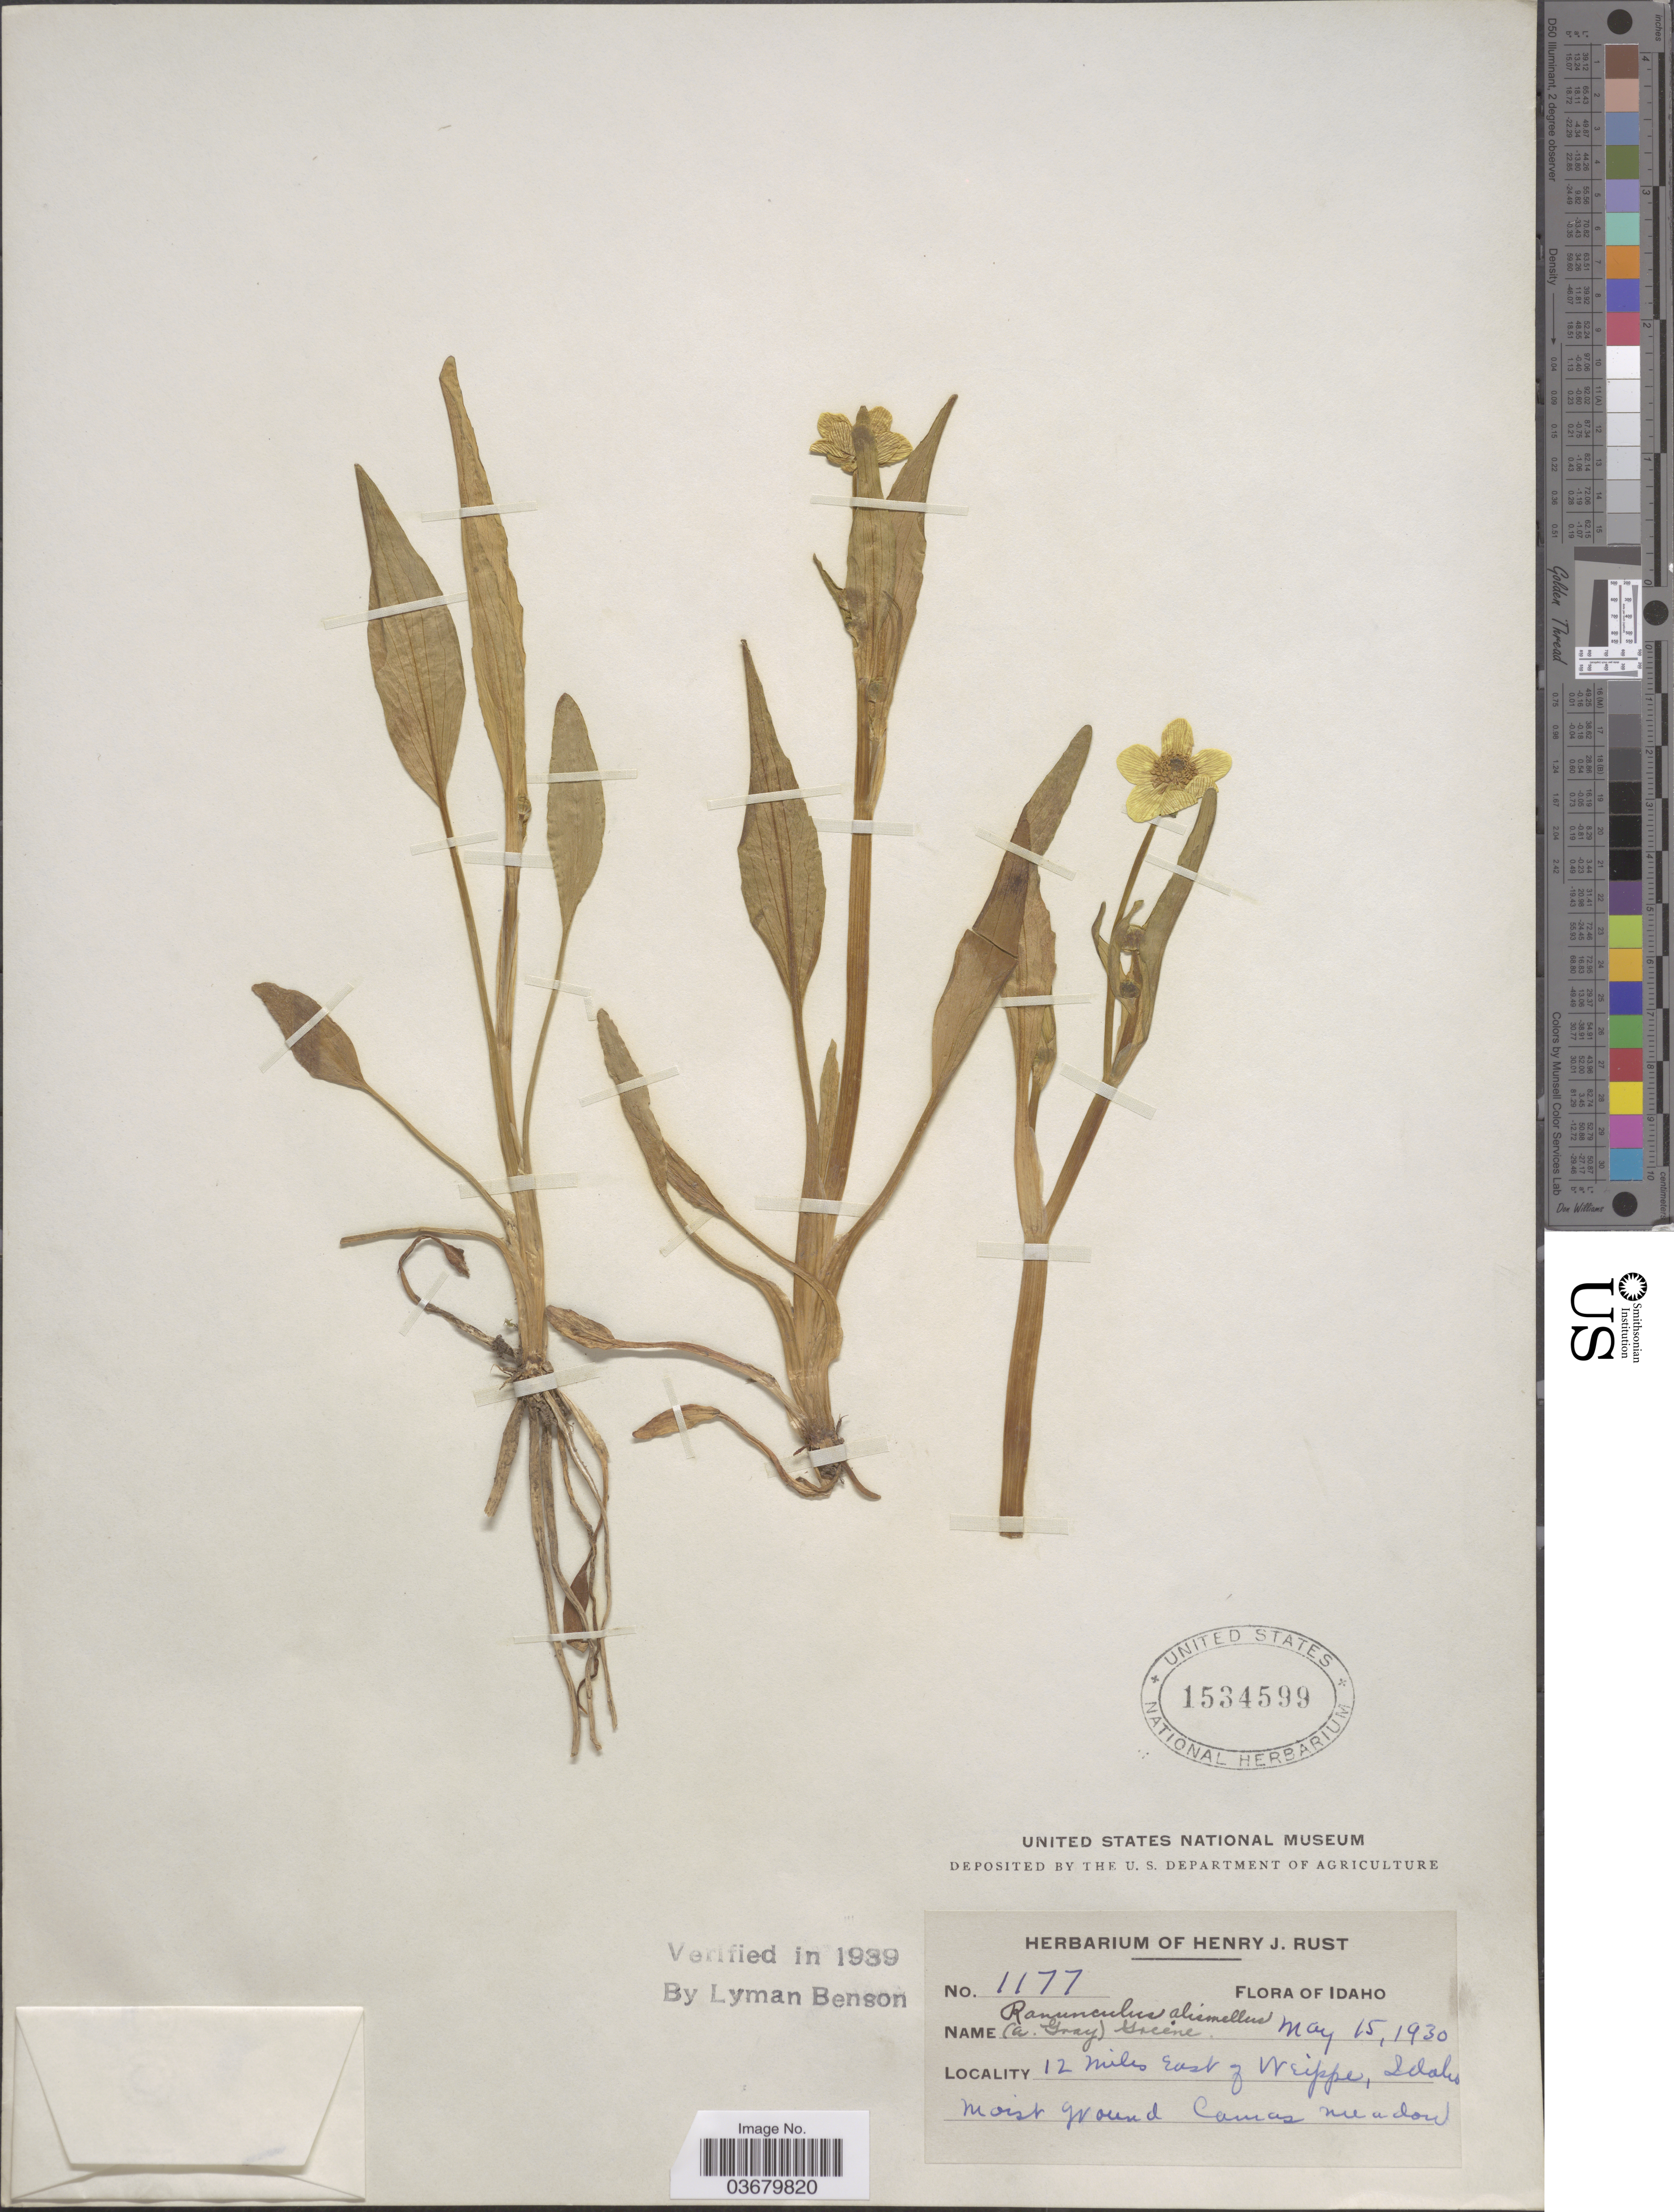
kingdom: Plantae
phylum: Tracheophyta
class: Magnoliopsida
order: Ranunculales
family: Ranunculaceae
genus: Ranunculus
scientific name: Ranunculus alismifolius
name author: Geyer ex Benth.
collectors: ex herb. Henry J. Rust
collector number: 1177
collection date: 1930-05-15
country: United States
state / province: Idaho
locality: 12 miles East of Weippe. Camas Meadow.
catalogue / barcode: US 1534599